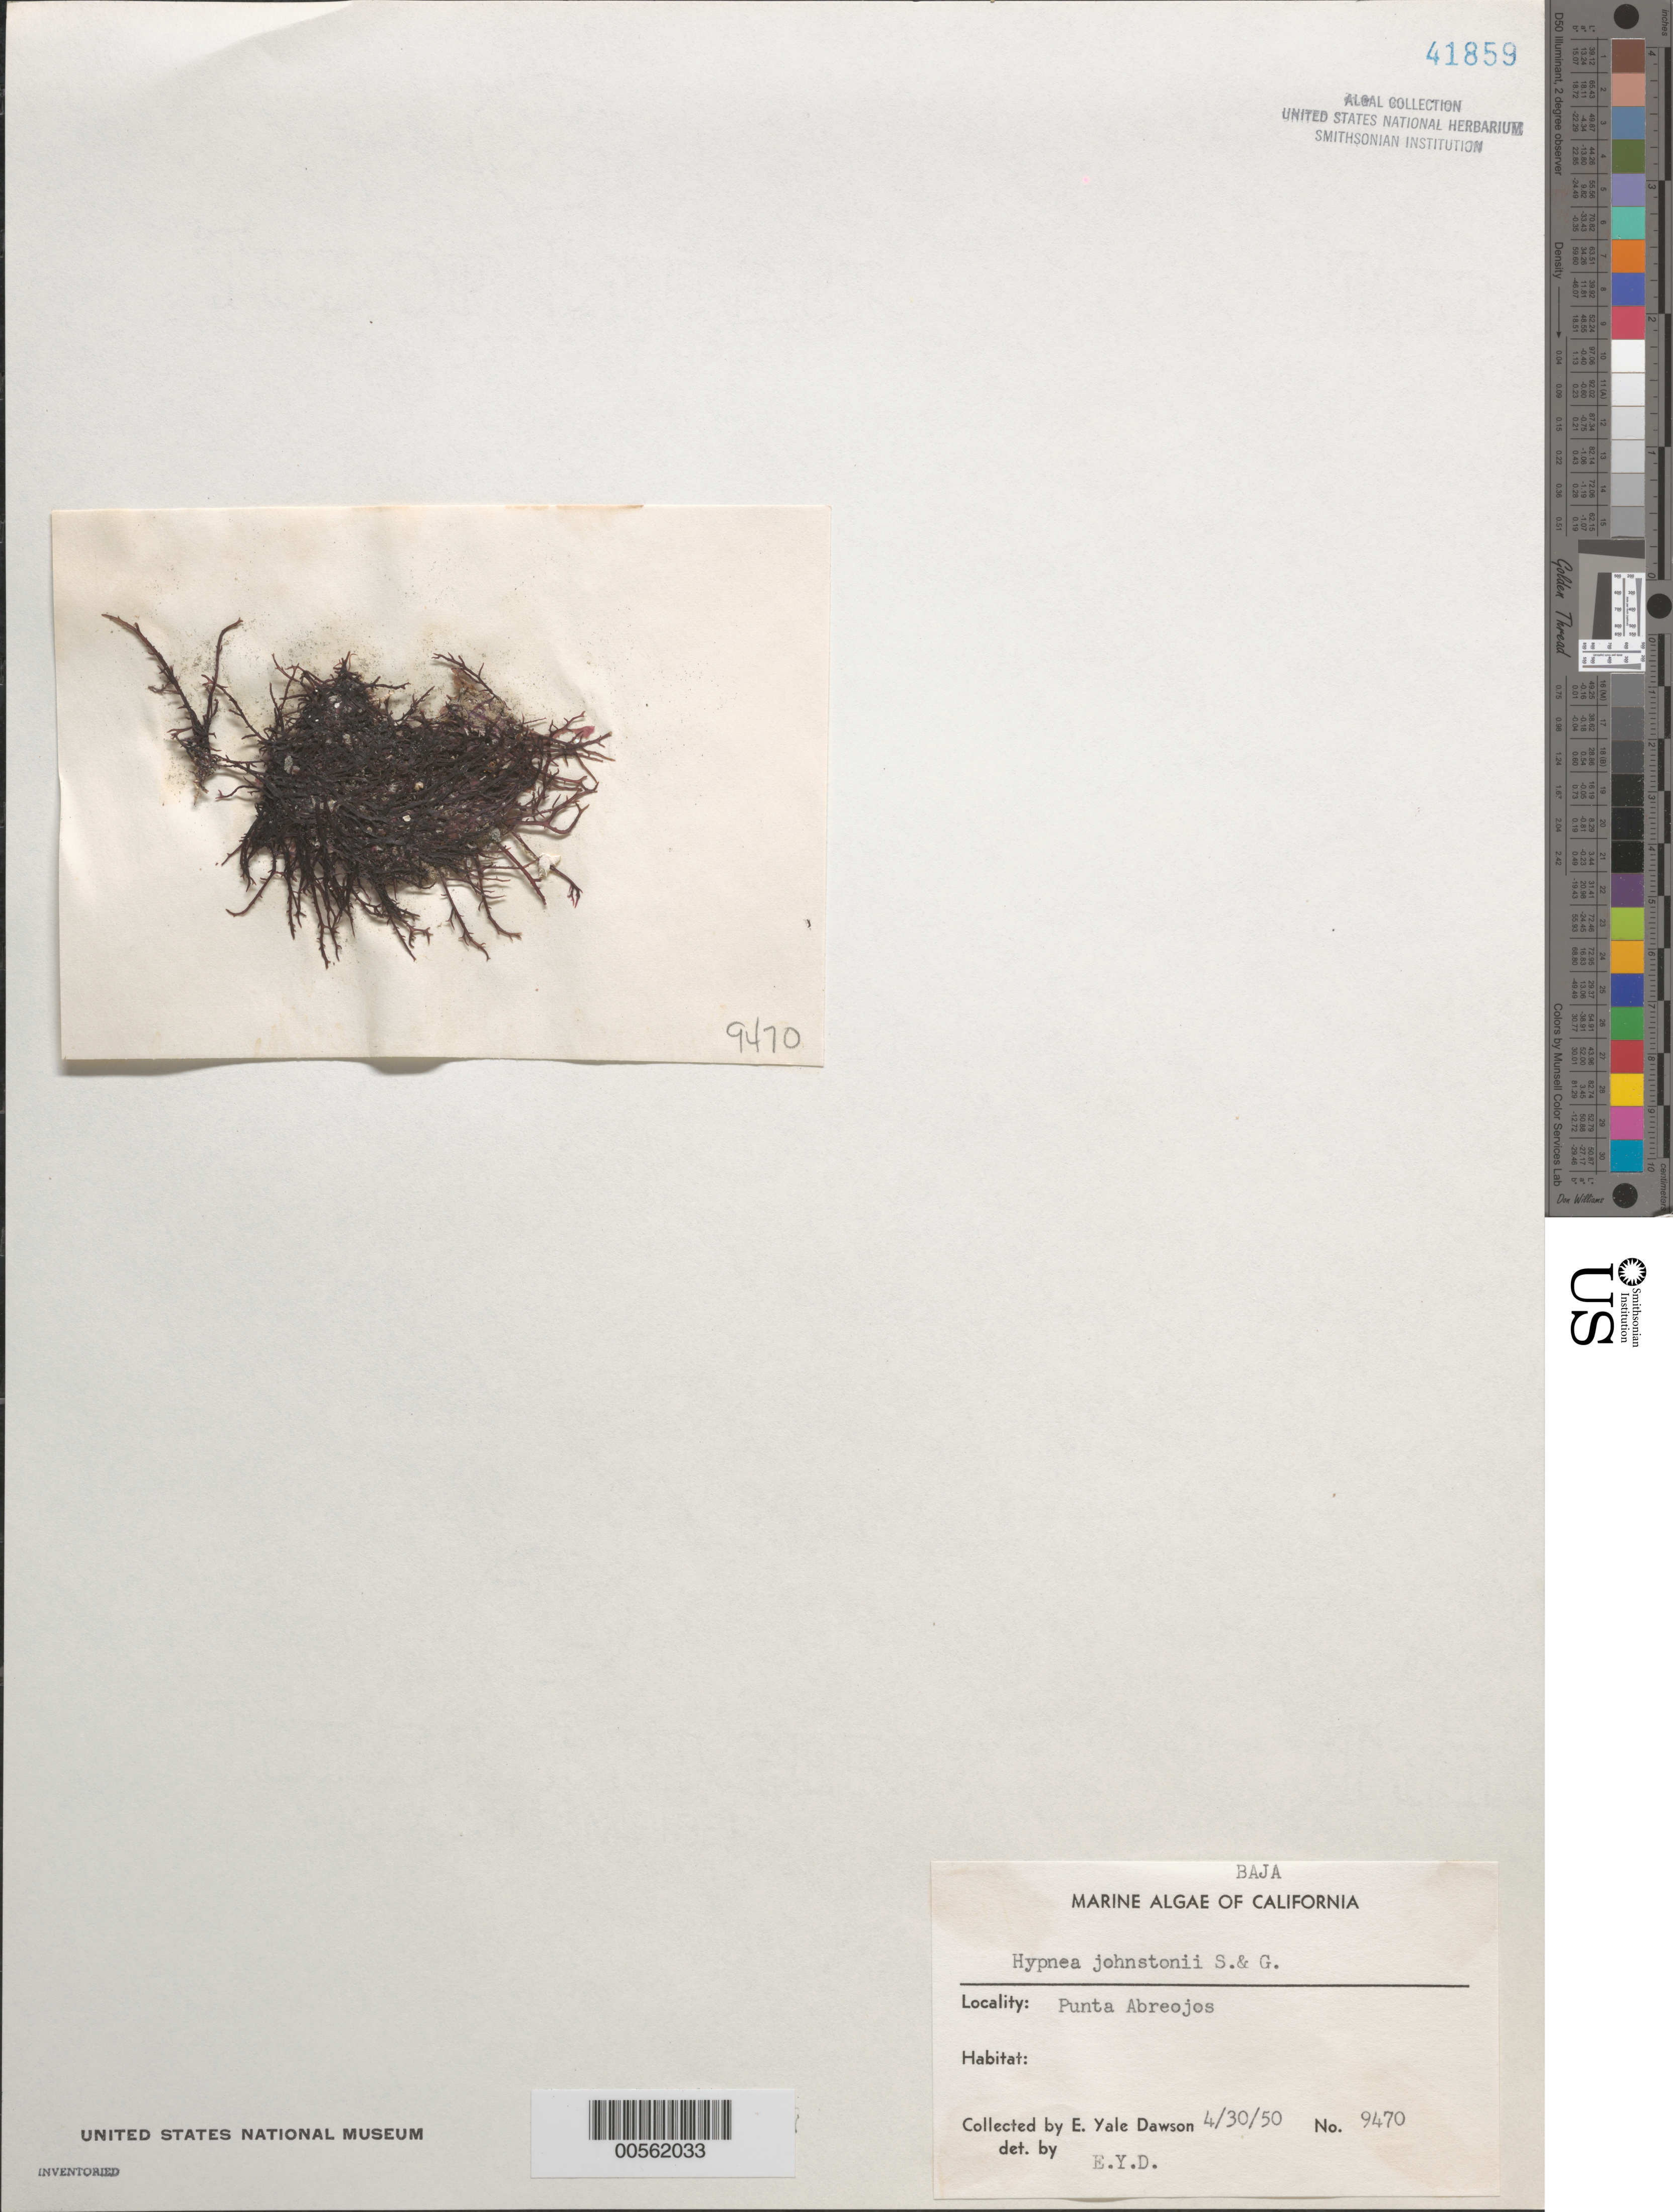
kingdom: Plantae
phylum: Rhodophyta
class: Florideophyceae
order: Gigartinales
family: Cystocloniaceae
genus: Hypnea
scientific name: Hypnea johnstonii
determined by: Dawson, E. Y.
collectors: E. Y. Dawson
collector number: EYD 9470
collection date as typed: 30 Apr 1950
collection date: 1950-04-30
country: Mexico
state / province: Baja California Sur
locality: Punta Abreojos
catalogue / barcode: US 41859